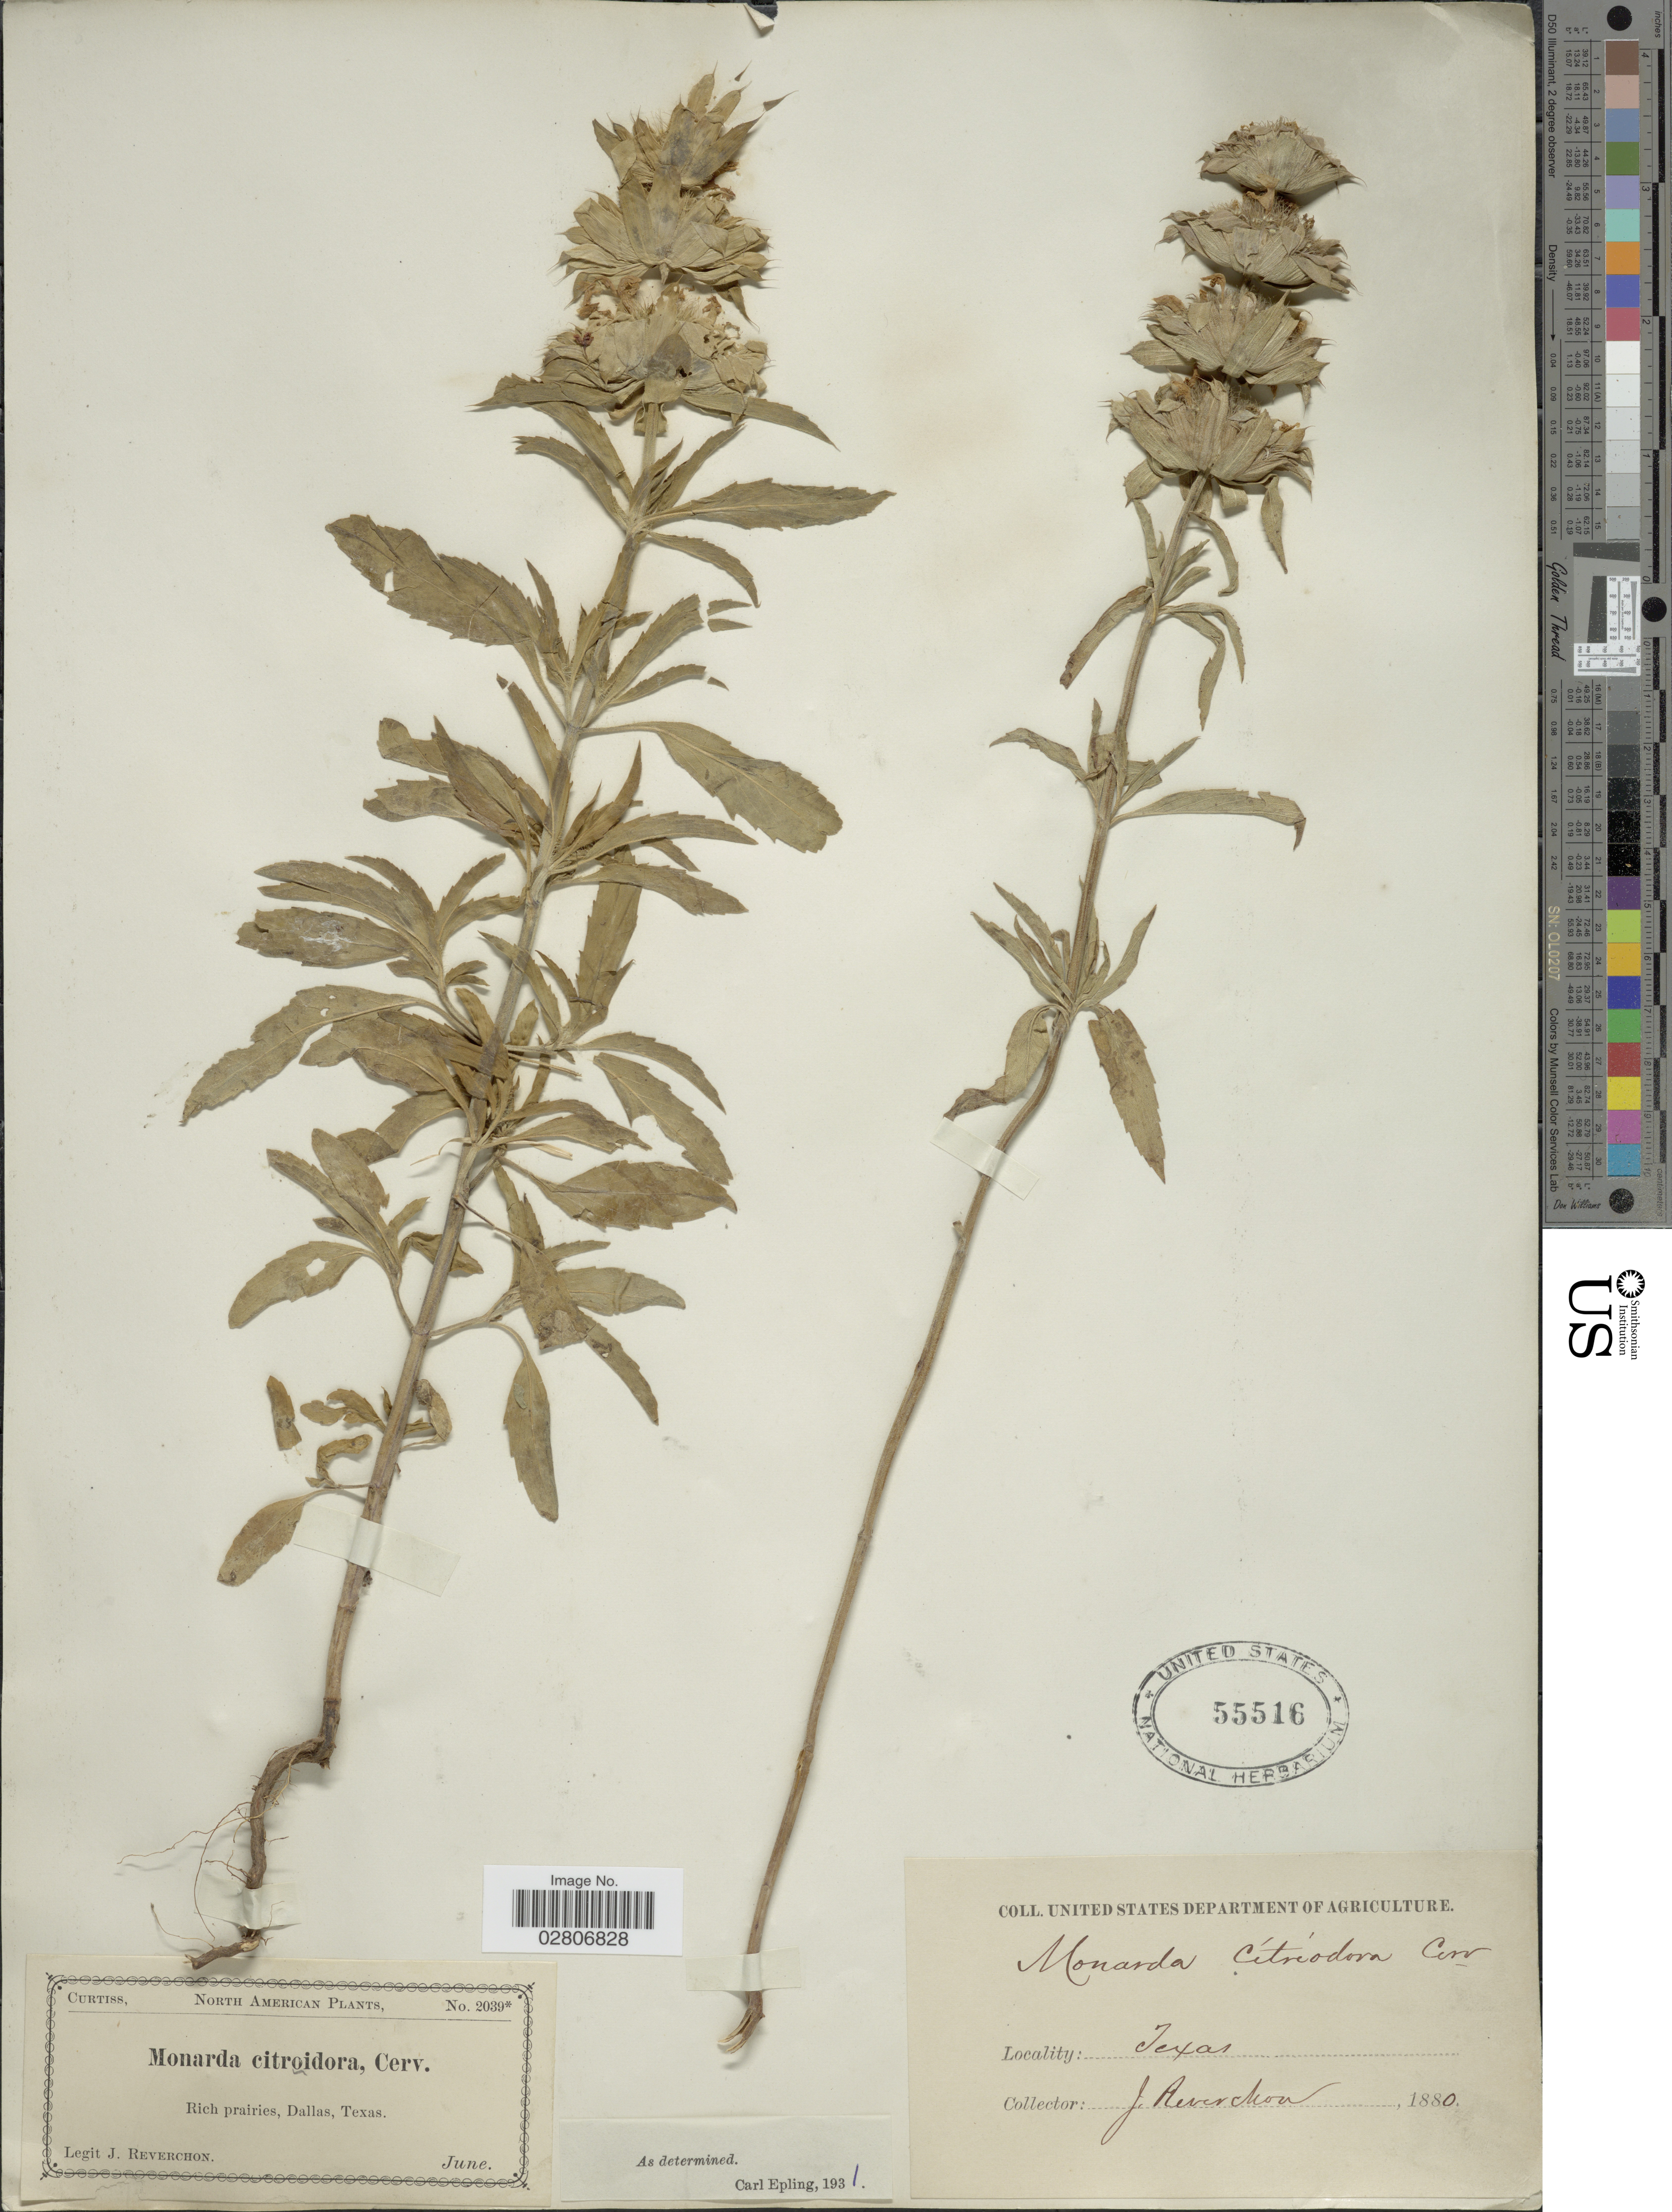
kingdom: Plantae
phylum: Tracheophyta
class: Magnoliopsida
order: Lamiales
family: Lamiaceae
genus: Monarda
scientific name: Monarda citriodora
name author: Cerv. ex Lag.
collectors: J. Reverchon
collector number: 2039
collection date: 1880-06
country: United States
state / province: Texas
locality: North American Plants. Rich prairies, Dallas.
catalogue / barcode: US 55516